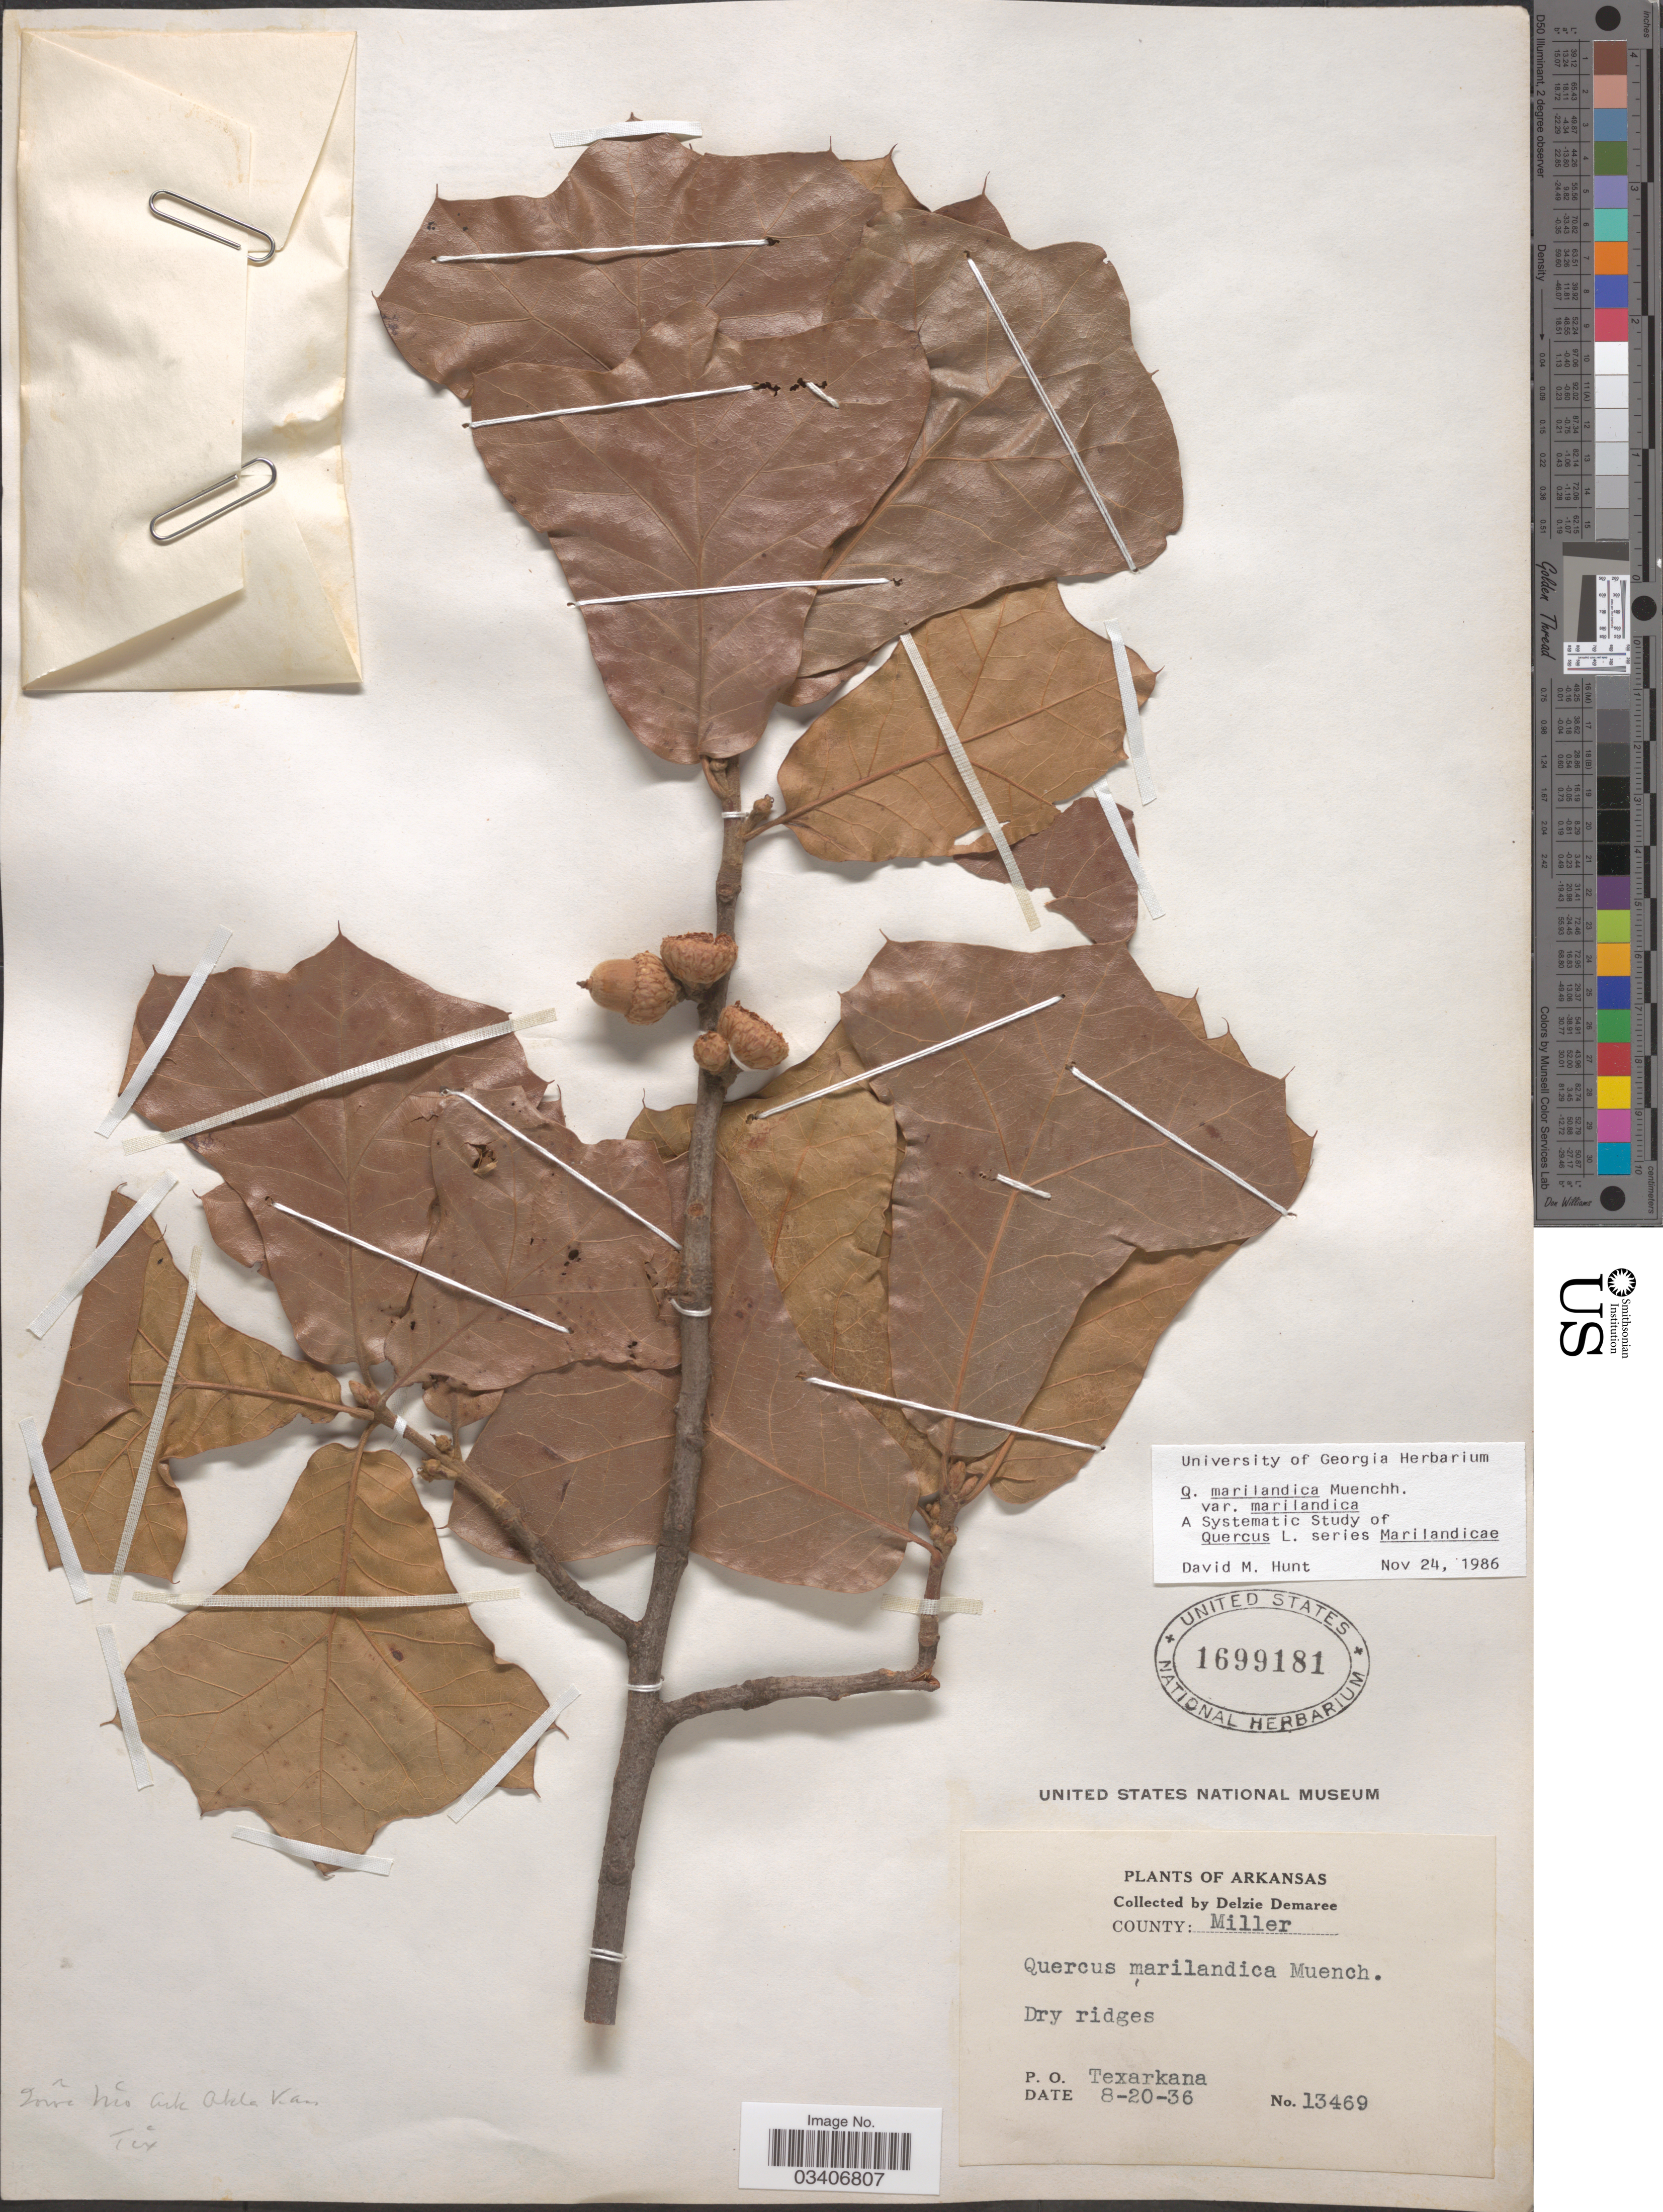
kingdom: Plantae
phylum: Tracheophyta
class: Magnoliopsida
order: Fagales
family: Fagaceae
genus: Quercus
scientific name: Quercus marilandica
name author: (L.) Münchh.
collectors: D. Demaree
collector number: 13469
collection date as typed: Transcribed d/m/y: 20/8/36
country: United States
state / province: Arkansas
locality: County: Miller. P.O. Texarkana.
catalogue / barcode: US 1699181